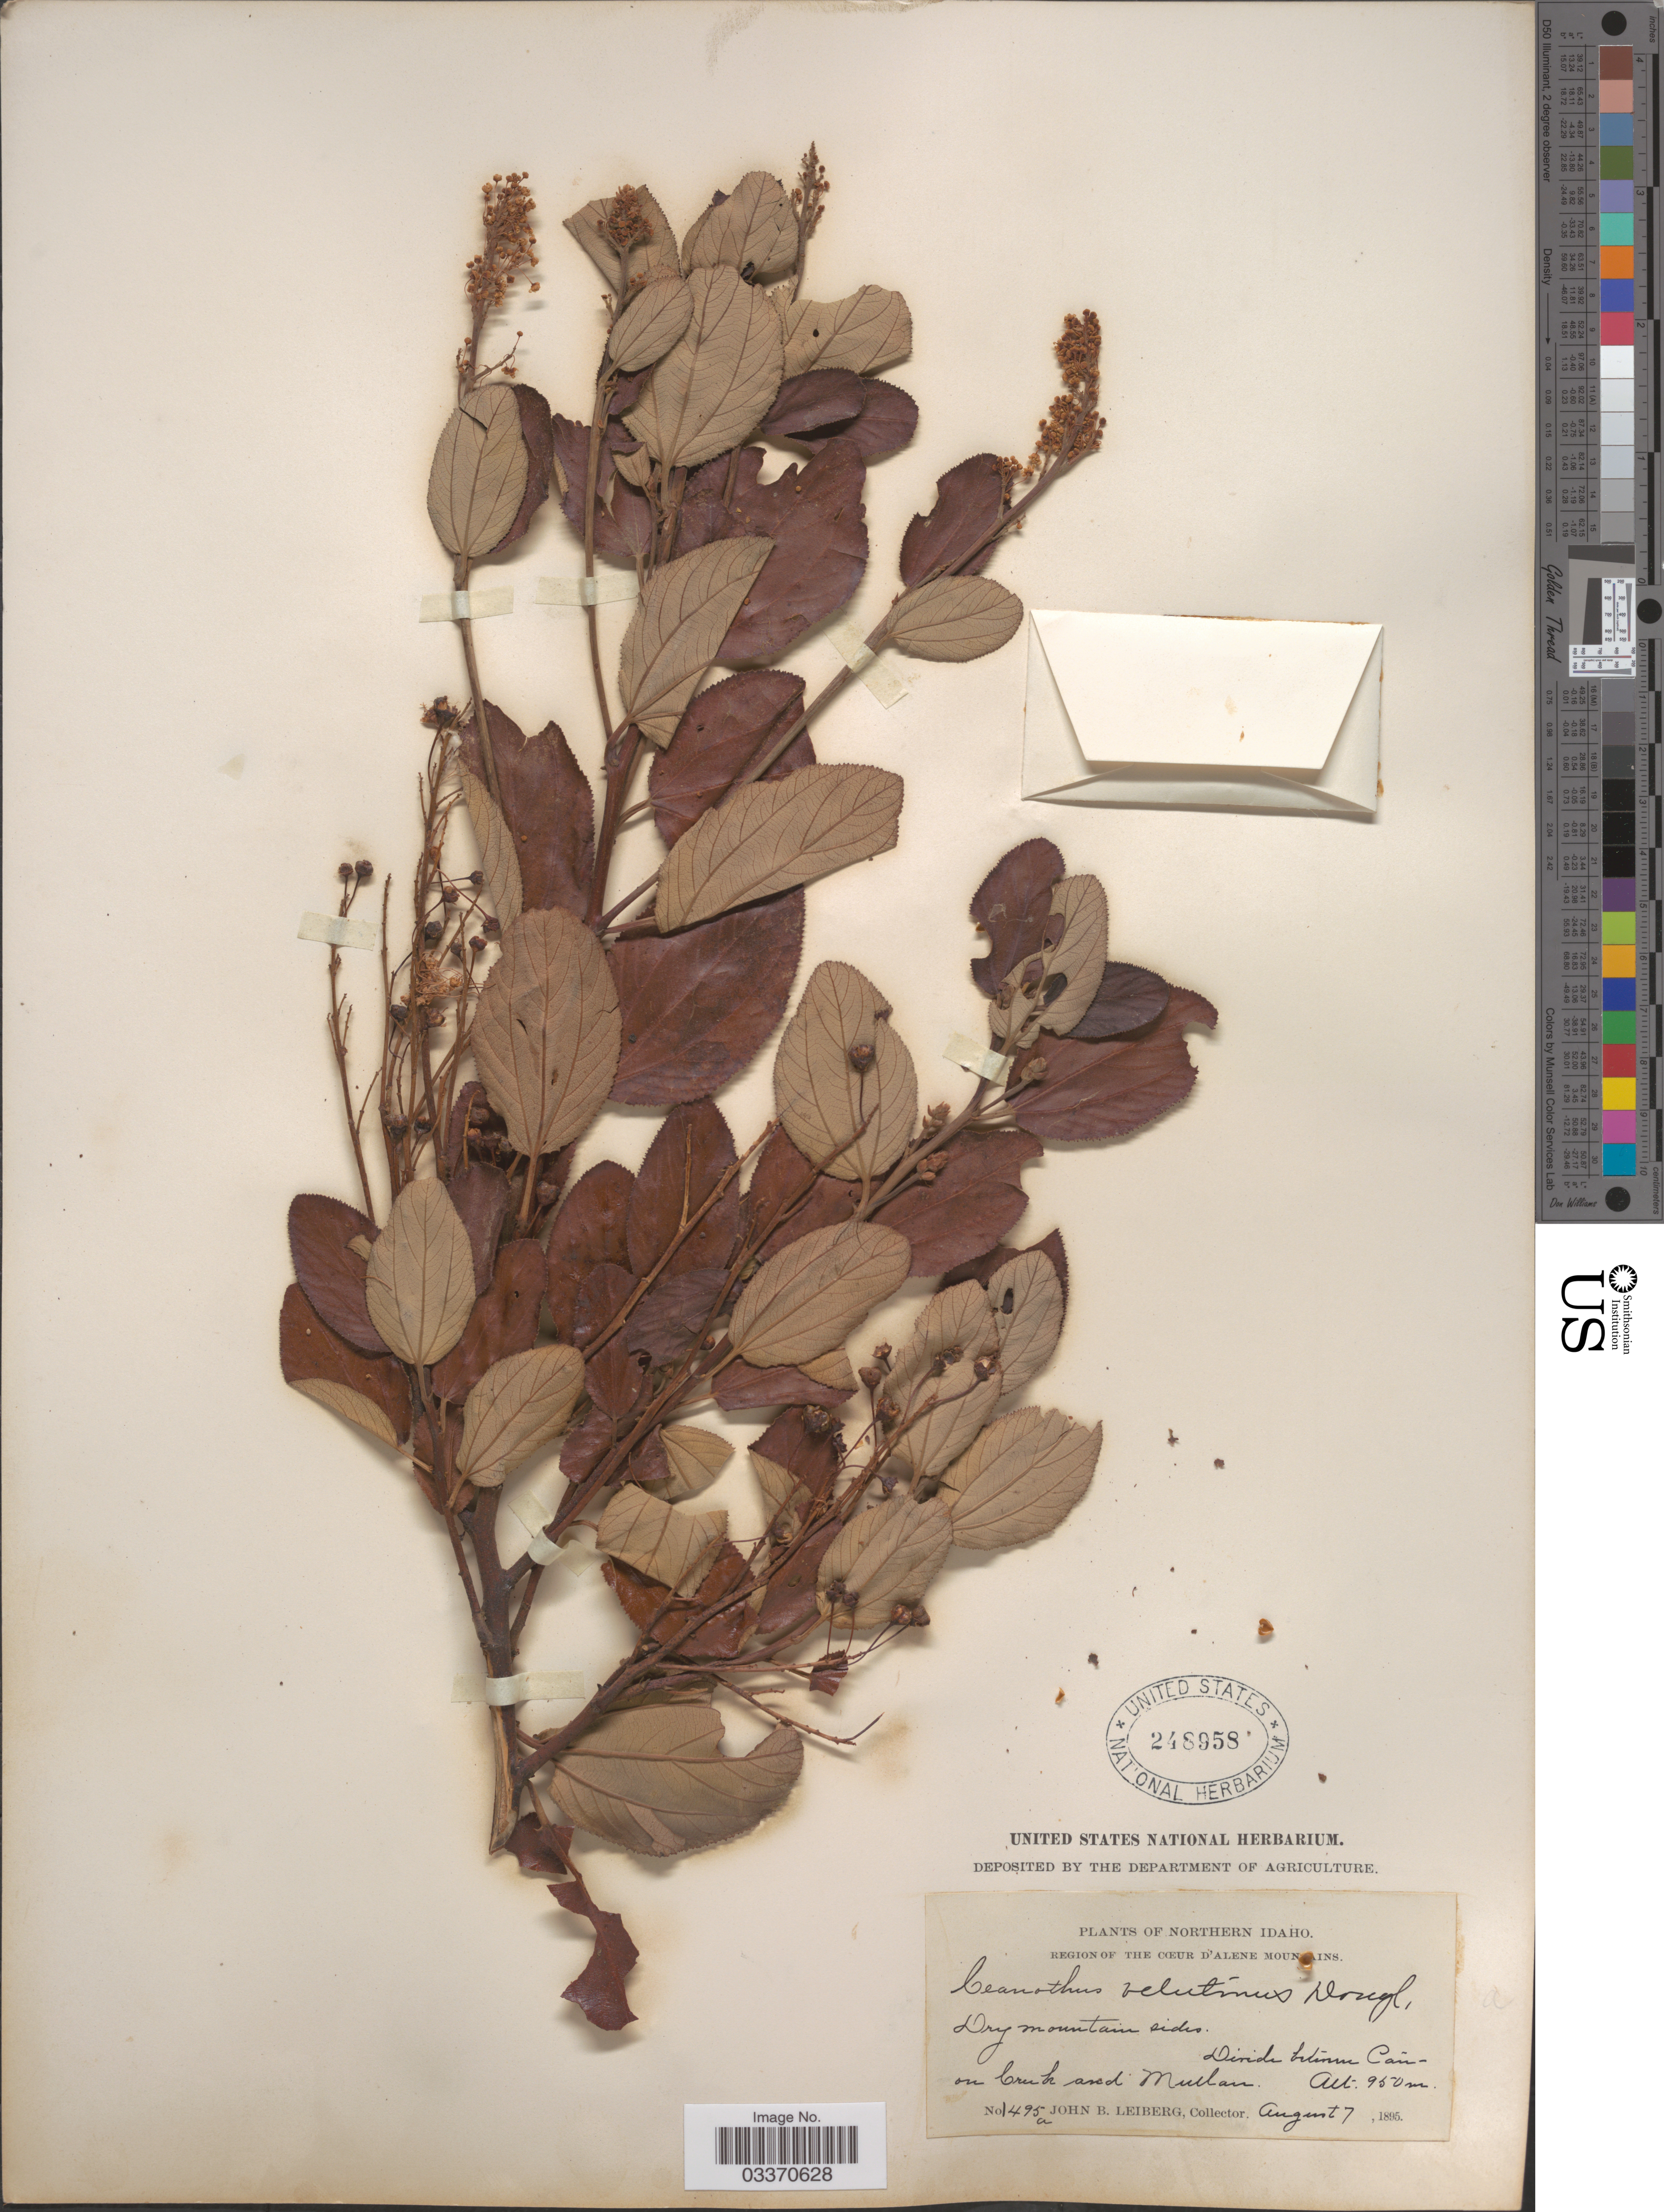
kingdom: Plantae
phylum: Tracheophyta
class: Magnoliopsida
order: Rosales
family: Rhamnaceae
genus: Ceanothus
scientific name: Ceanothus velutinus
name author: Douglas ex Hook.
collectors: J. B. Leiberg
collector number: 1495a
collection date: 1895-08-07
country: United States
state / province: Idaho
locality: Northern Idaho. Divide between Cañon Creek and Mullan. Region of the Cɶur d'Alene mountains.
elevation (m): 950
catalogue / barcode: US 248958